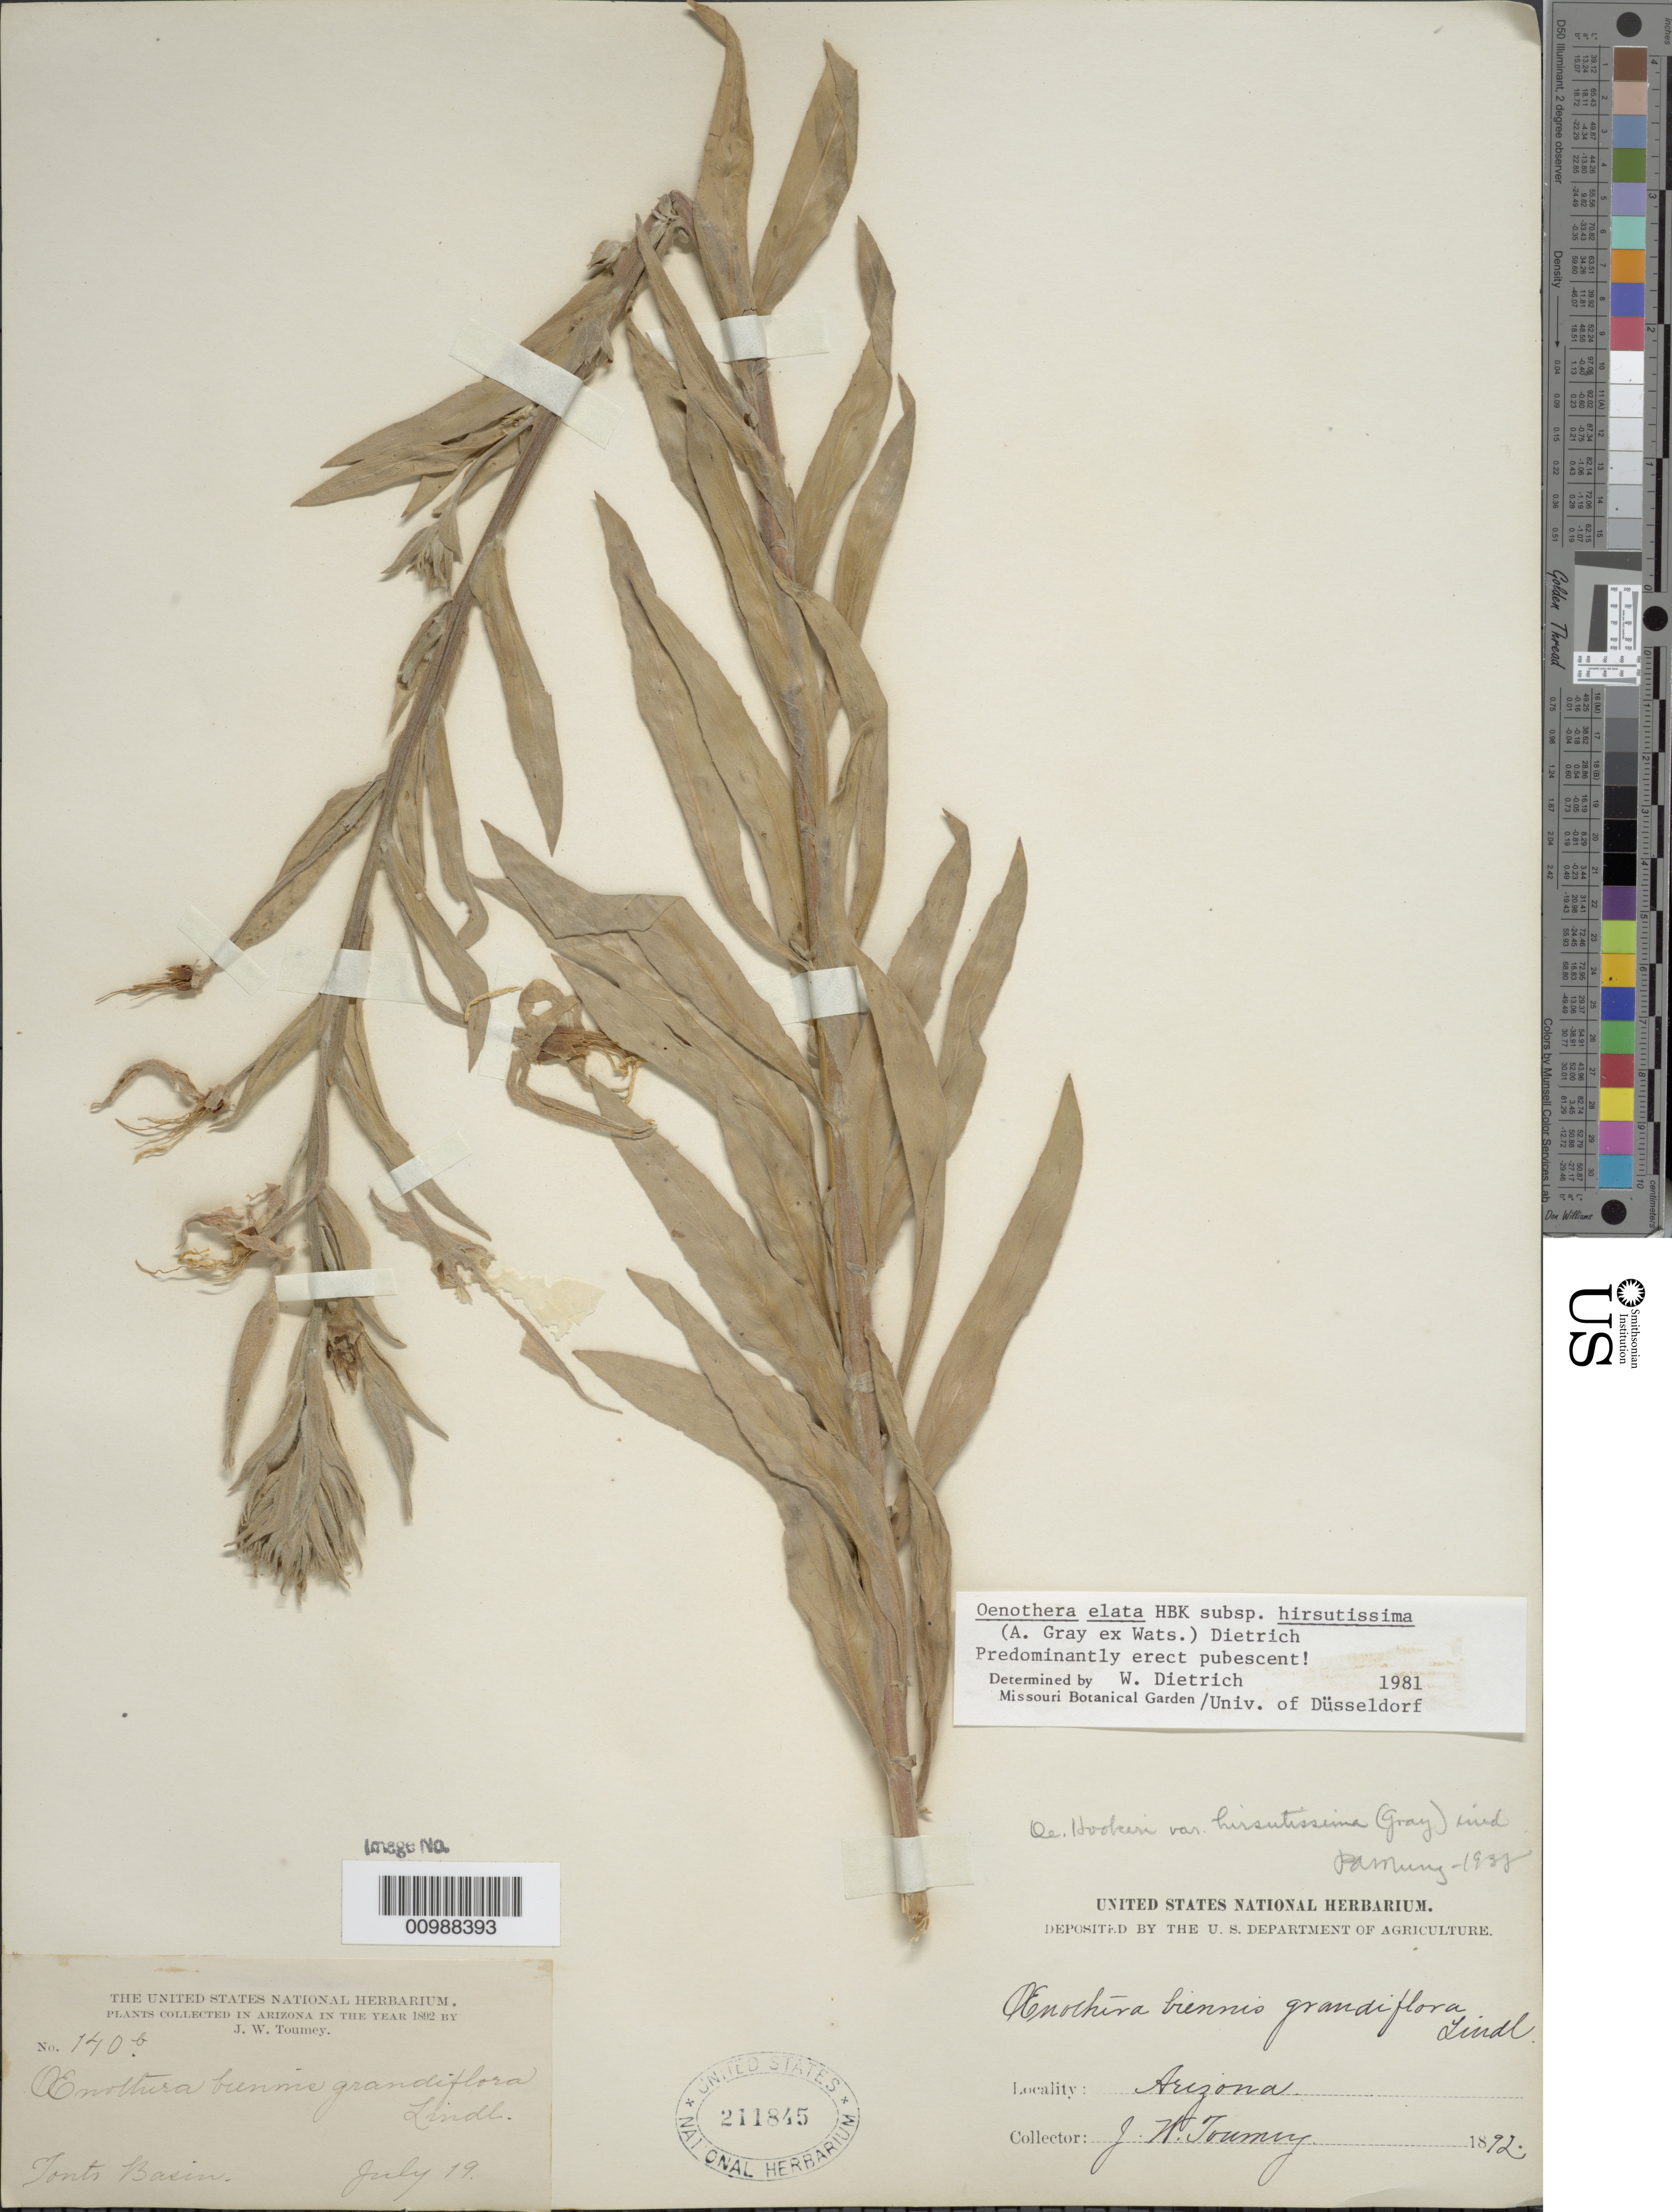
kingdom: Plantae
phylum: Tracheophyta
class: Magnoliopsida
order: Myrtales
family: Onagraceae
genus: Oenothera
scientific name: Oenothera elata subsp. hirsutissima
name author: (A. Gray ex S. Watson) W. Dietr.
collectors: J. W. Toumey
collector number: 140B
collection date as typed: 19 Jul 1892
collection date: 1892-07-19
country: United States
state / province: Arizona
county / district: Gila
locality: Tonto Basin.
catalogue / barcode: US 211845